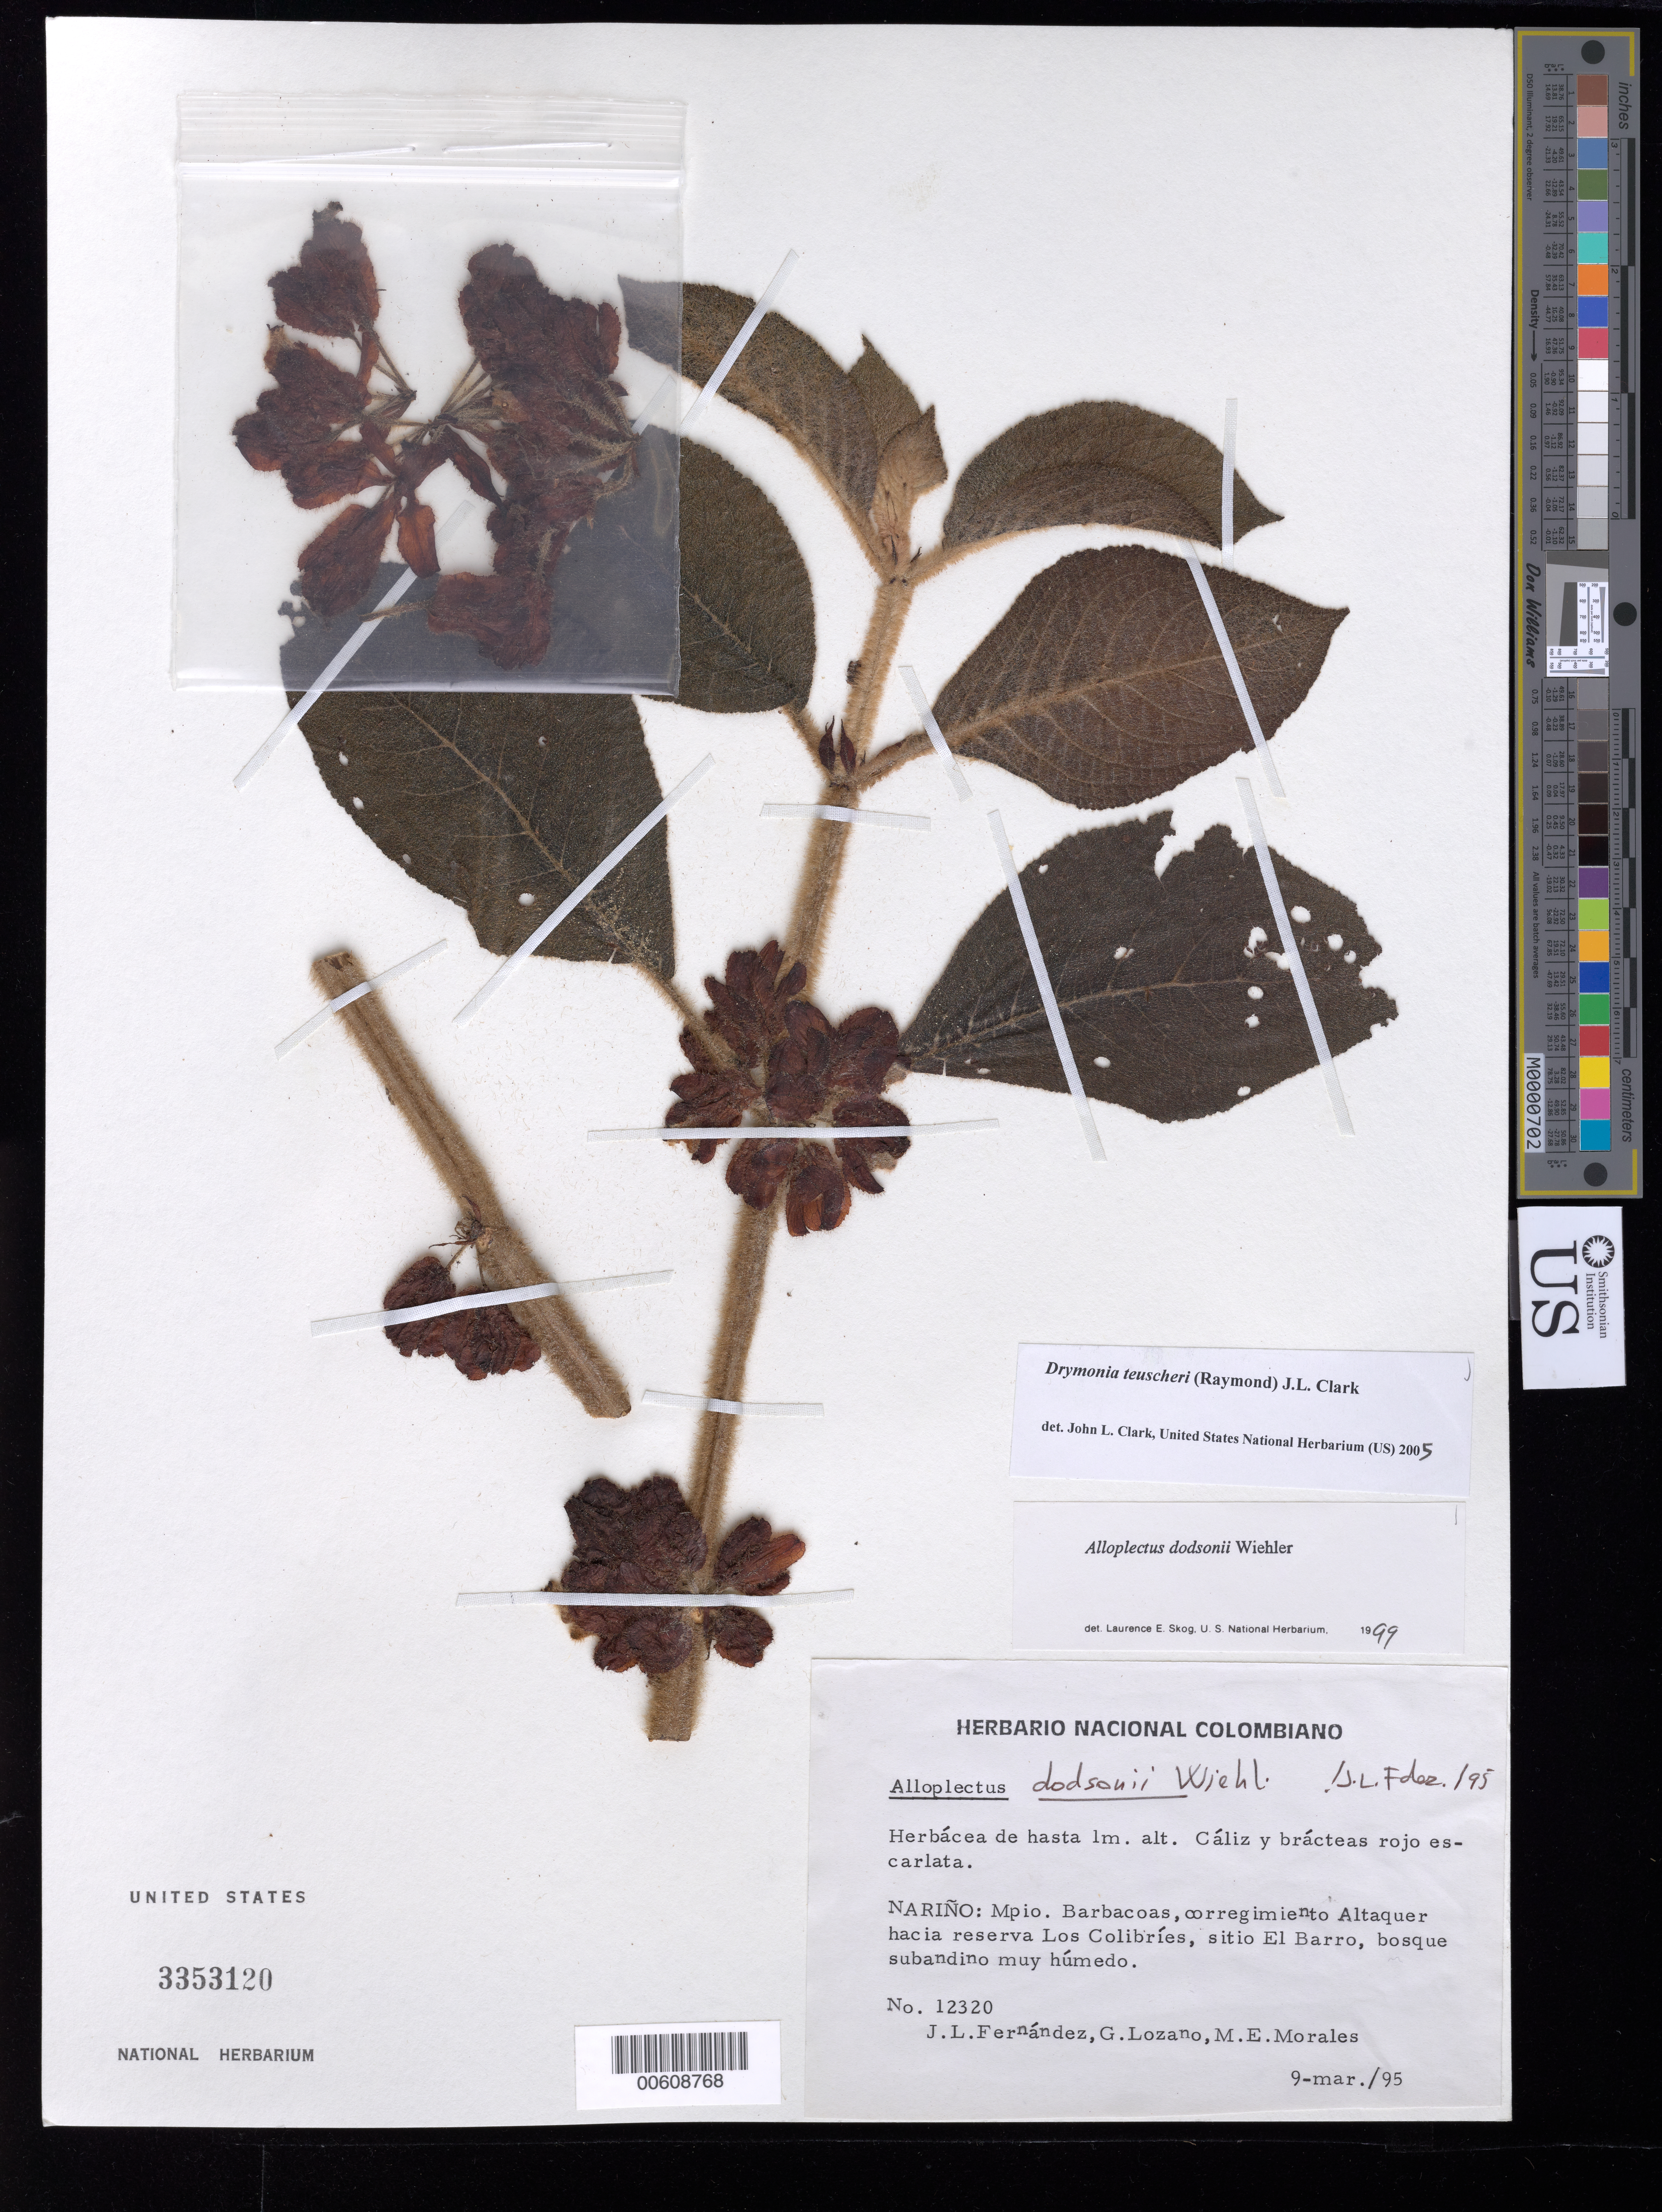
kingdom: Plantae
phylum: Tracheophyta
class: Magnoliopsida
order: Lamiales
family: Gesneriaceae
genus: Drymonia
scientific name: Drymonia teuscheri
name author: (Raymond) J.L. Clark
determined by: Clark, J. L., (SEL), The Marie Selby Botanical Garden (UNITED STATES)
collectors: J. L. Fernández-Alonso, G. Lozano-Contreras & M. Morales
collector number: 12320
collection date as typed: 09 Mar 1995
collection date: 1995-03-09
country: Colombia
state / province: Nariño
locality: Mpio. Barbacoas, corregimiento Altaquer hacia reserva Los Colibríes, sitio El Barro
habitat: Bosque subandino muy húmedo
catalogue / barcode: US 3353120